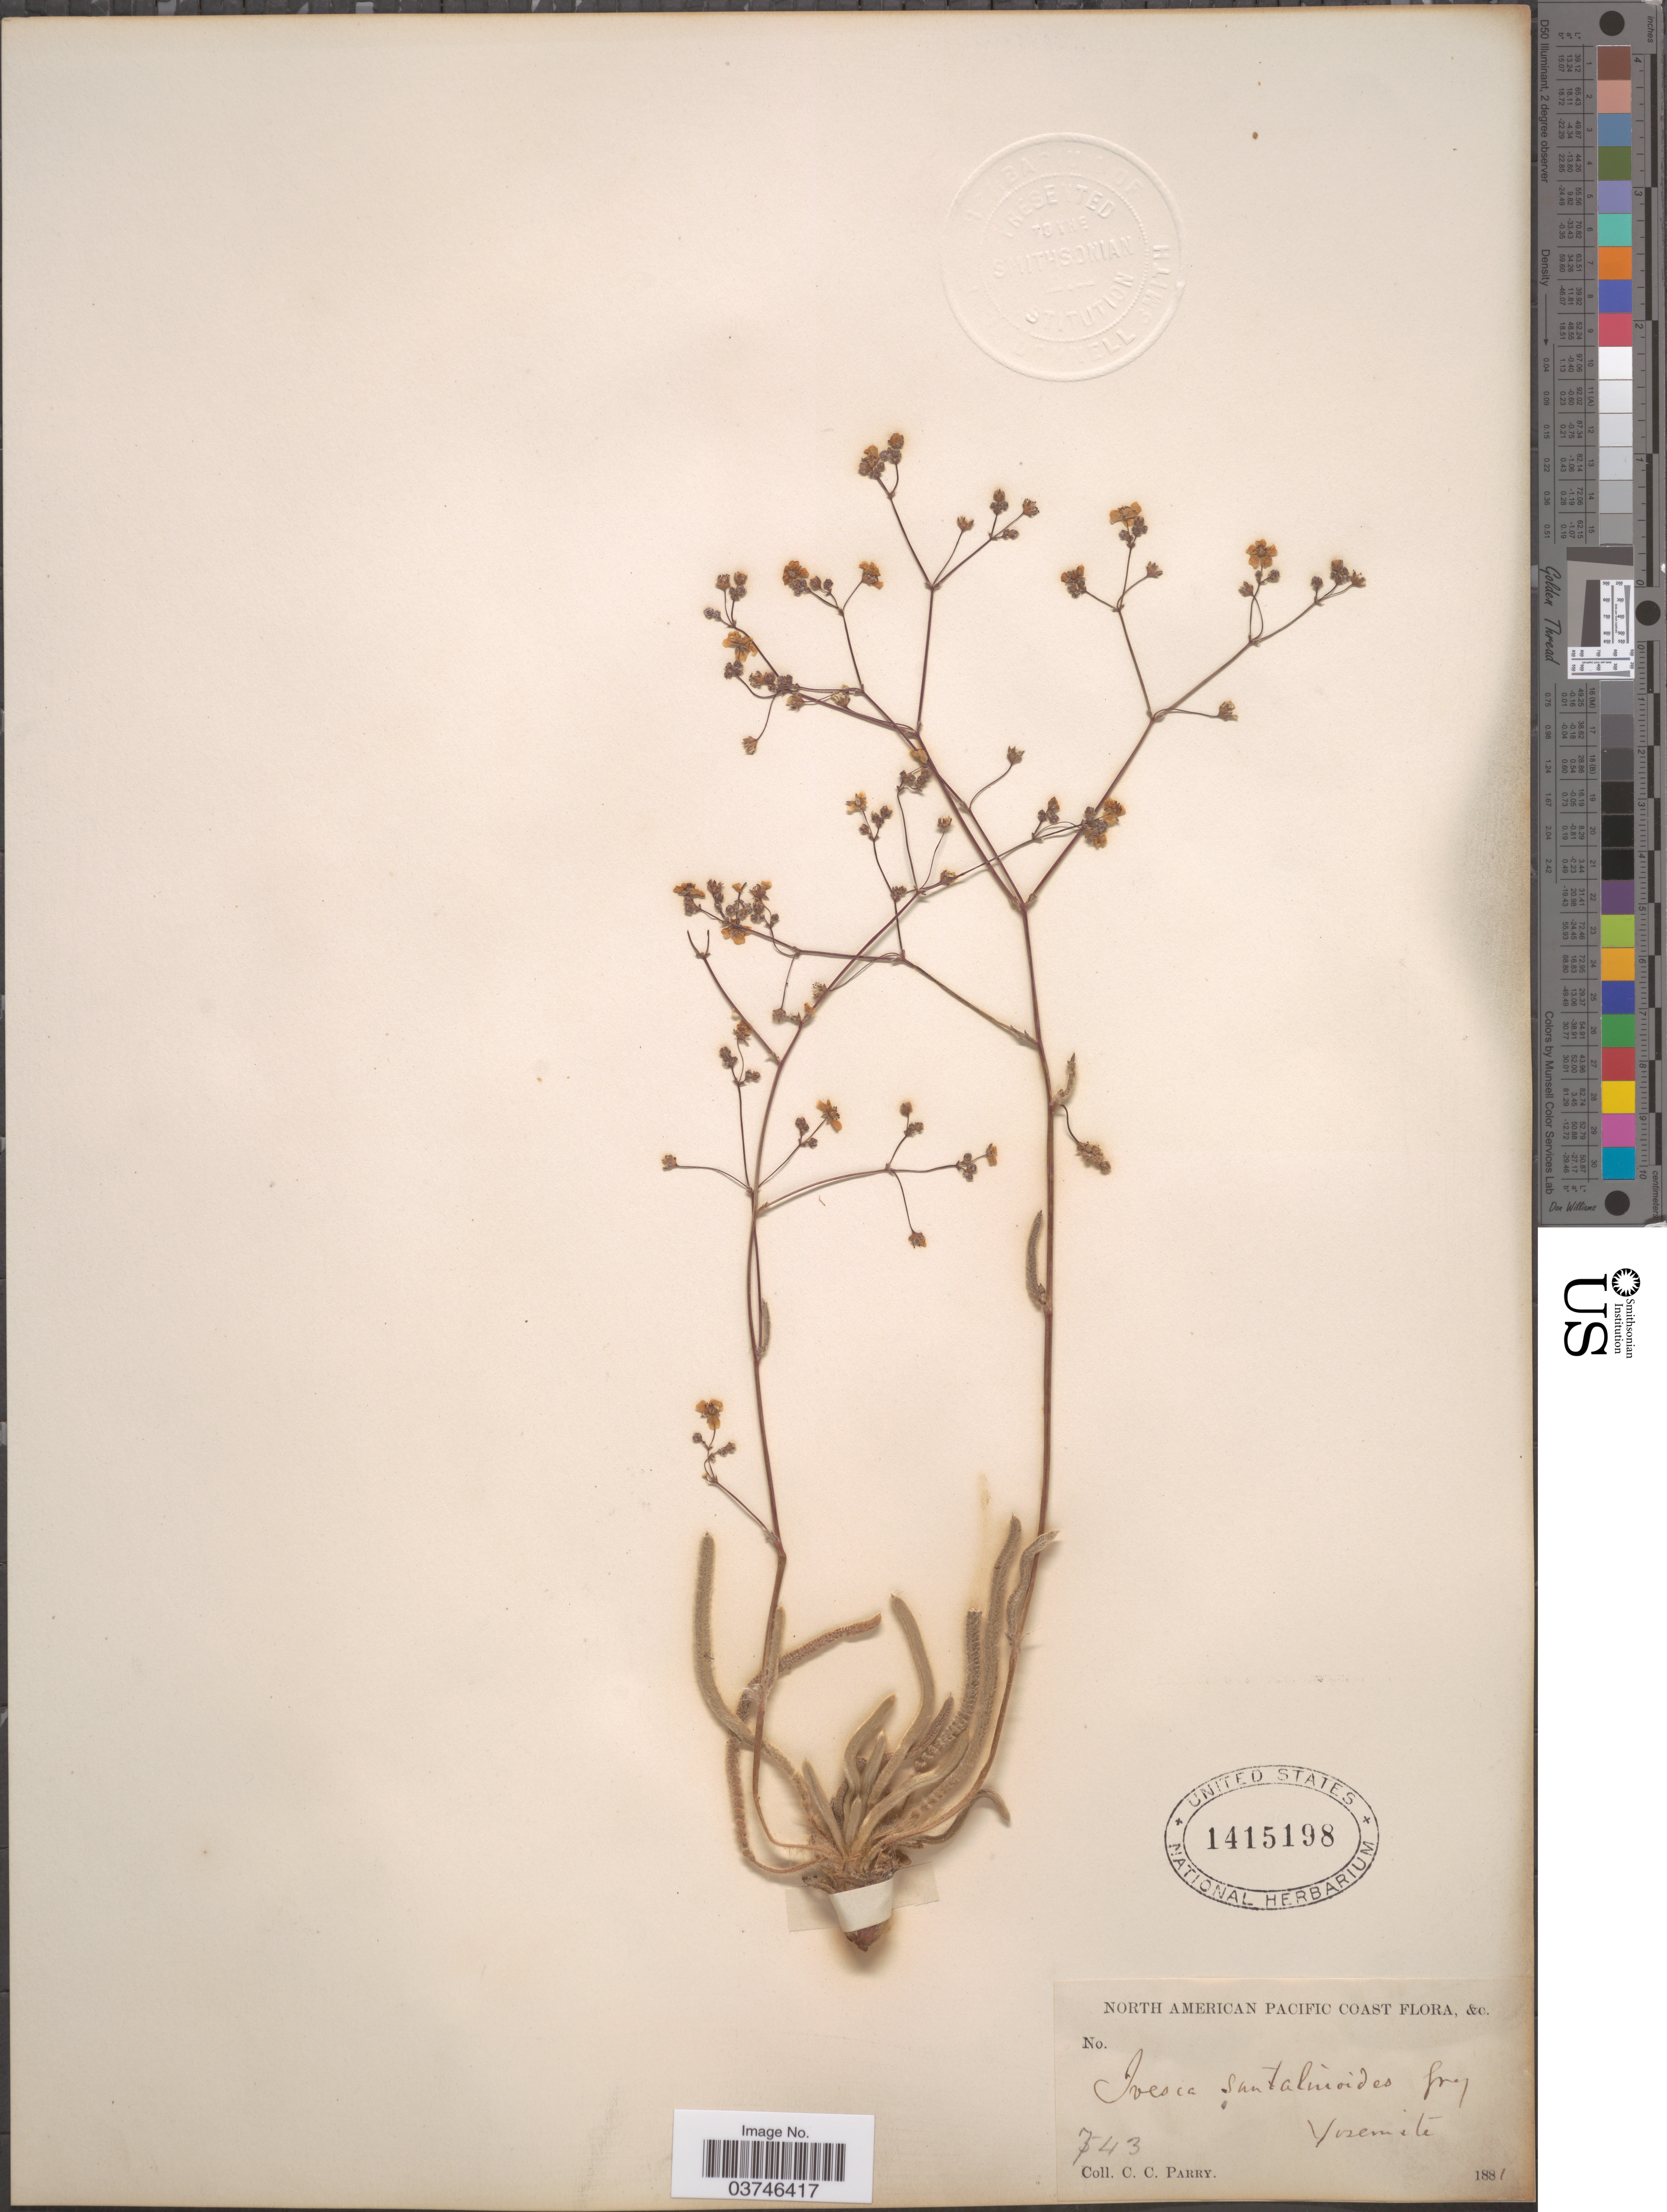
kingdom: Plantae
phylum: Tracheophyta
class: Magnoliopsida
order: Rosales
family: Rosaceae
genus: Potentilla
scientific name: Potentilla santalinoides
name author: (A. Gray) Greene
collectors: C. C. Parry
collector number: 743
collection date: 1881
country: United States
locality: Pacific coast. Yosemite.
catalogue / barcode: US 1415198